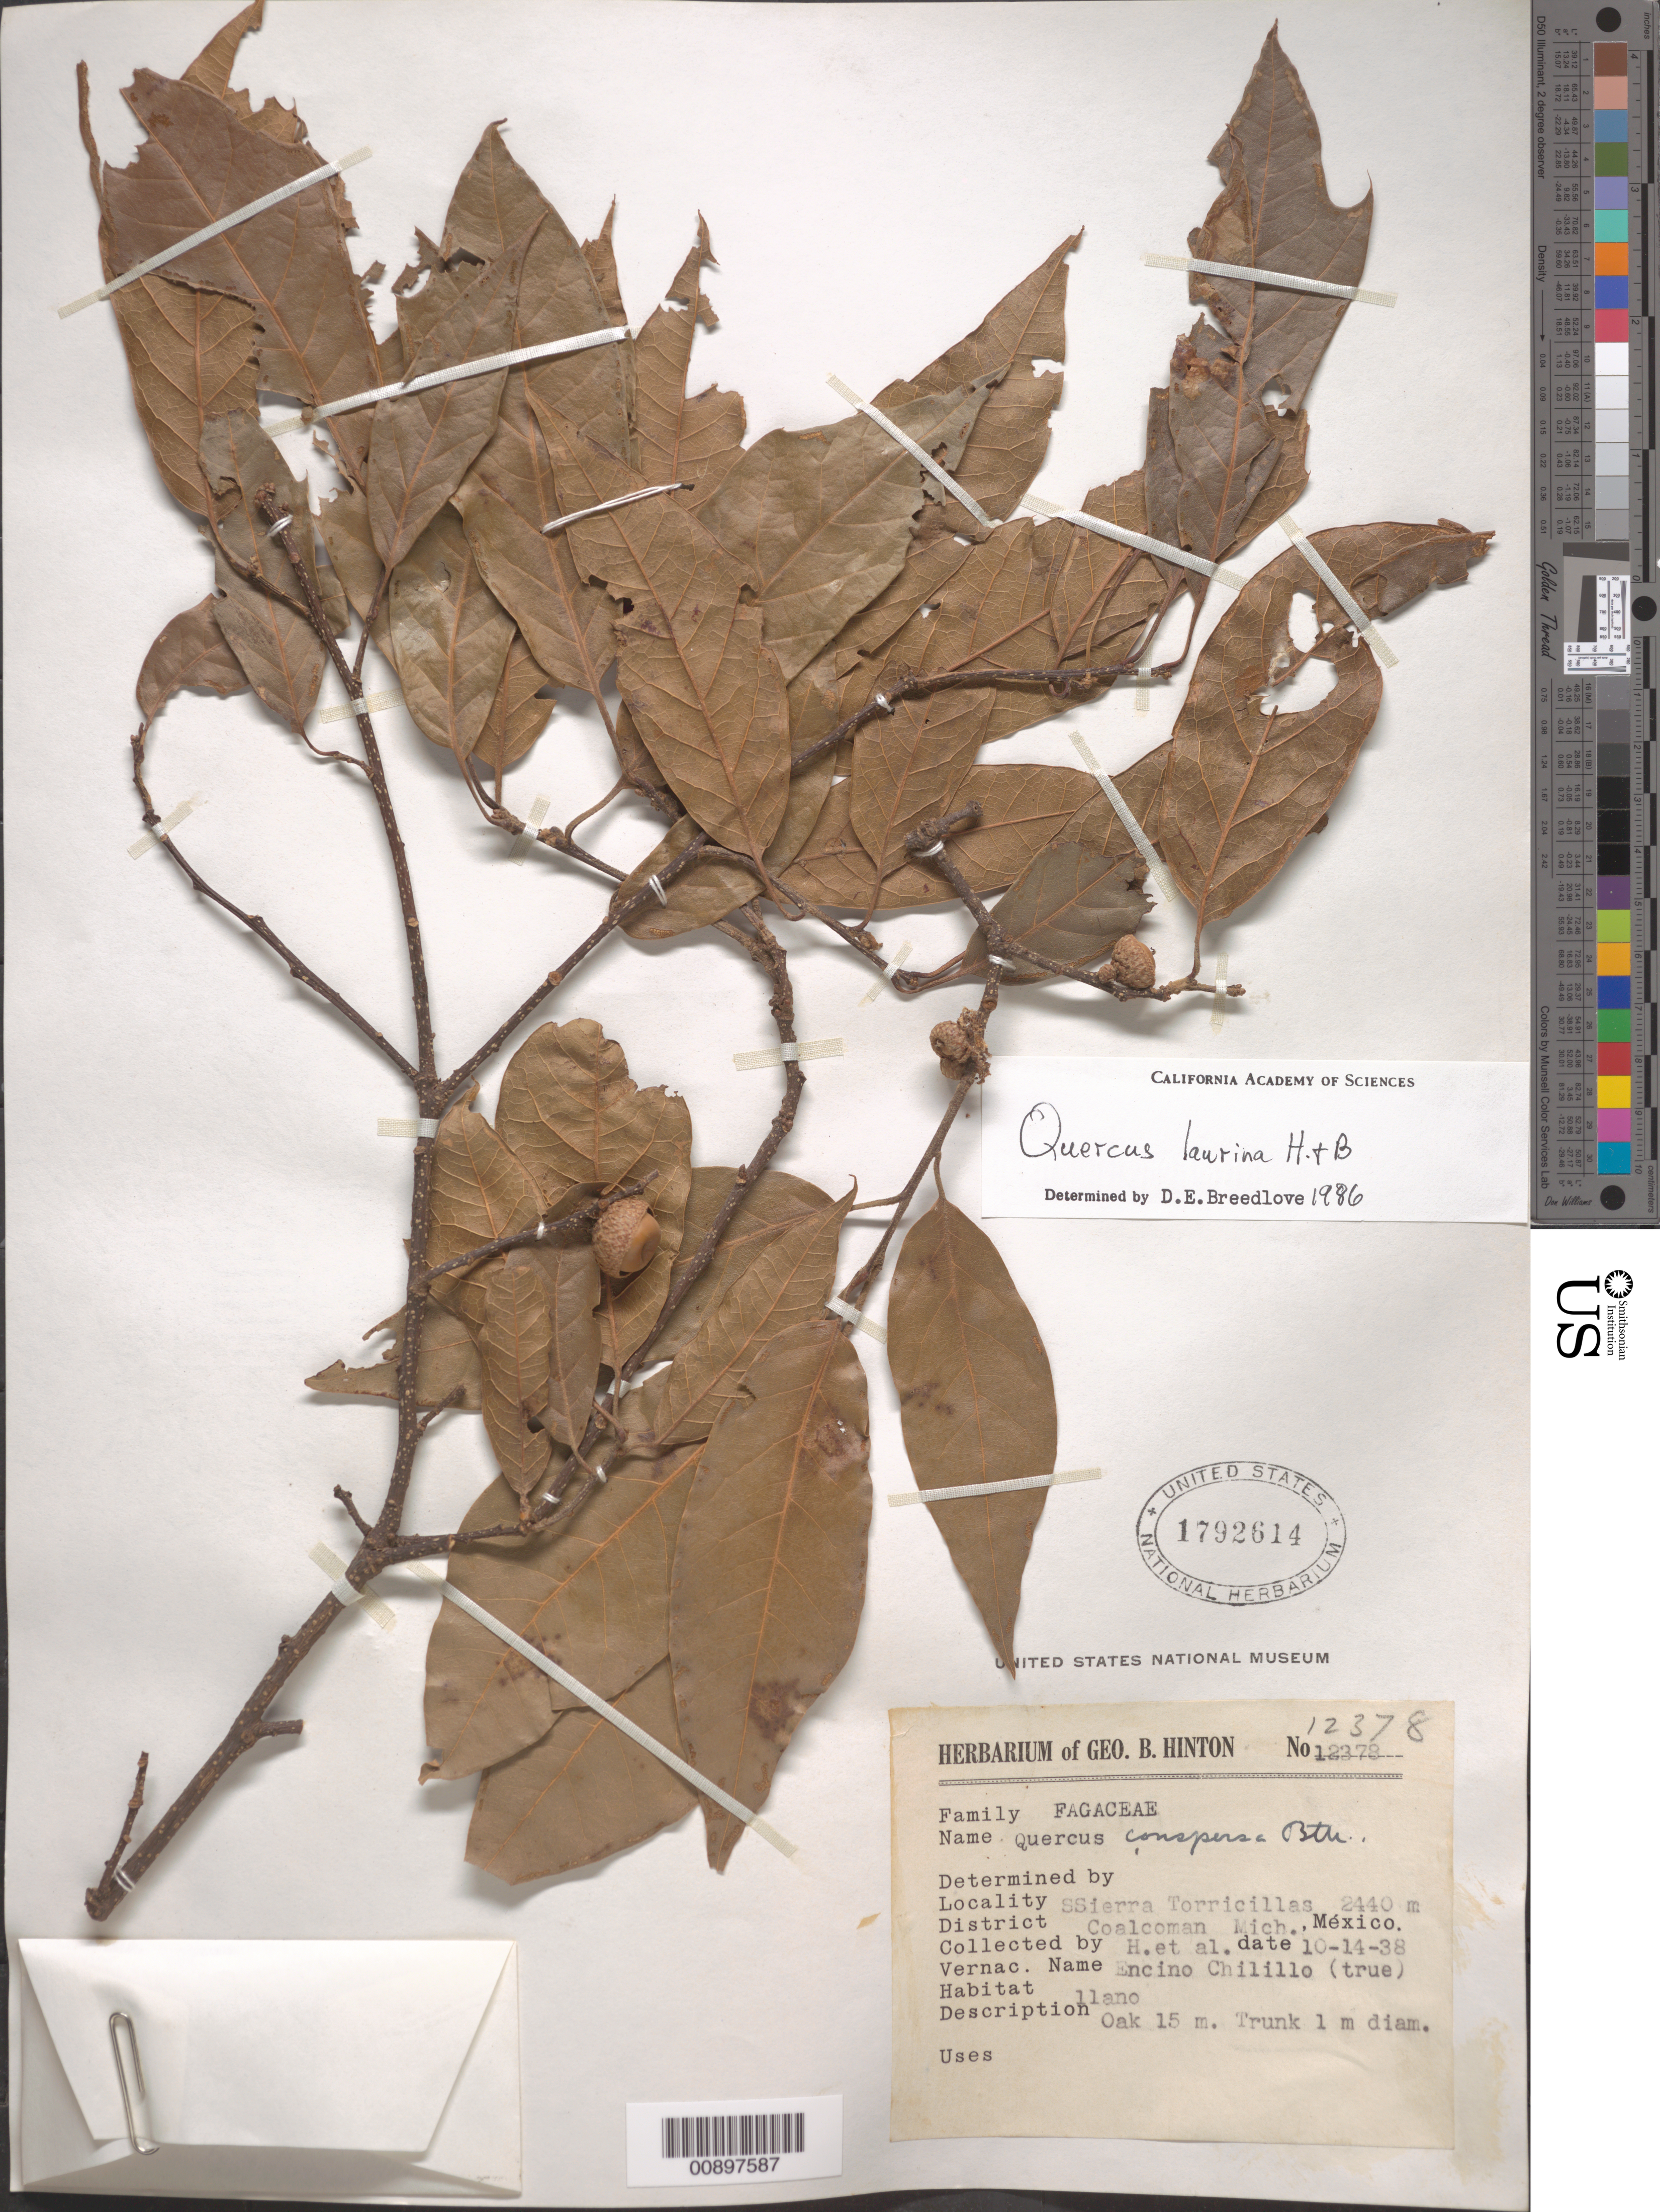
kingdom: Plantae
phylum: Tracheophyta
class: Magnoliopsida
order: Fagales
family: Fagaceae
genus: Quercus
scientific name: Quercus laurina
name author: Humb. & Bonpl.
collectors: G. B. Hinton & et al.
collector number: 12378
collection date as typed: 14 Oct 1938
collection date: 1938-10-14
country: Mexico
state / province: Michoacán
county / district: Coalcomán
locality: Sierra Torricillas, District Coalcomán, Michoacán.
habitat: Llano.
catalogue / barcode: US 1792614